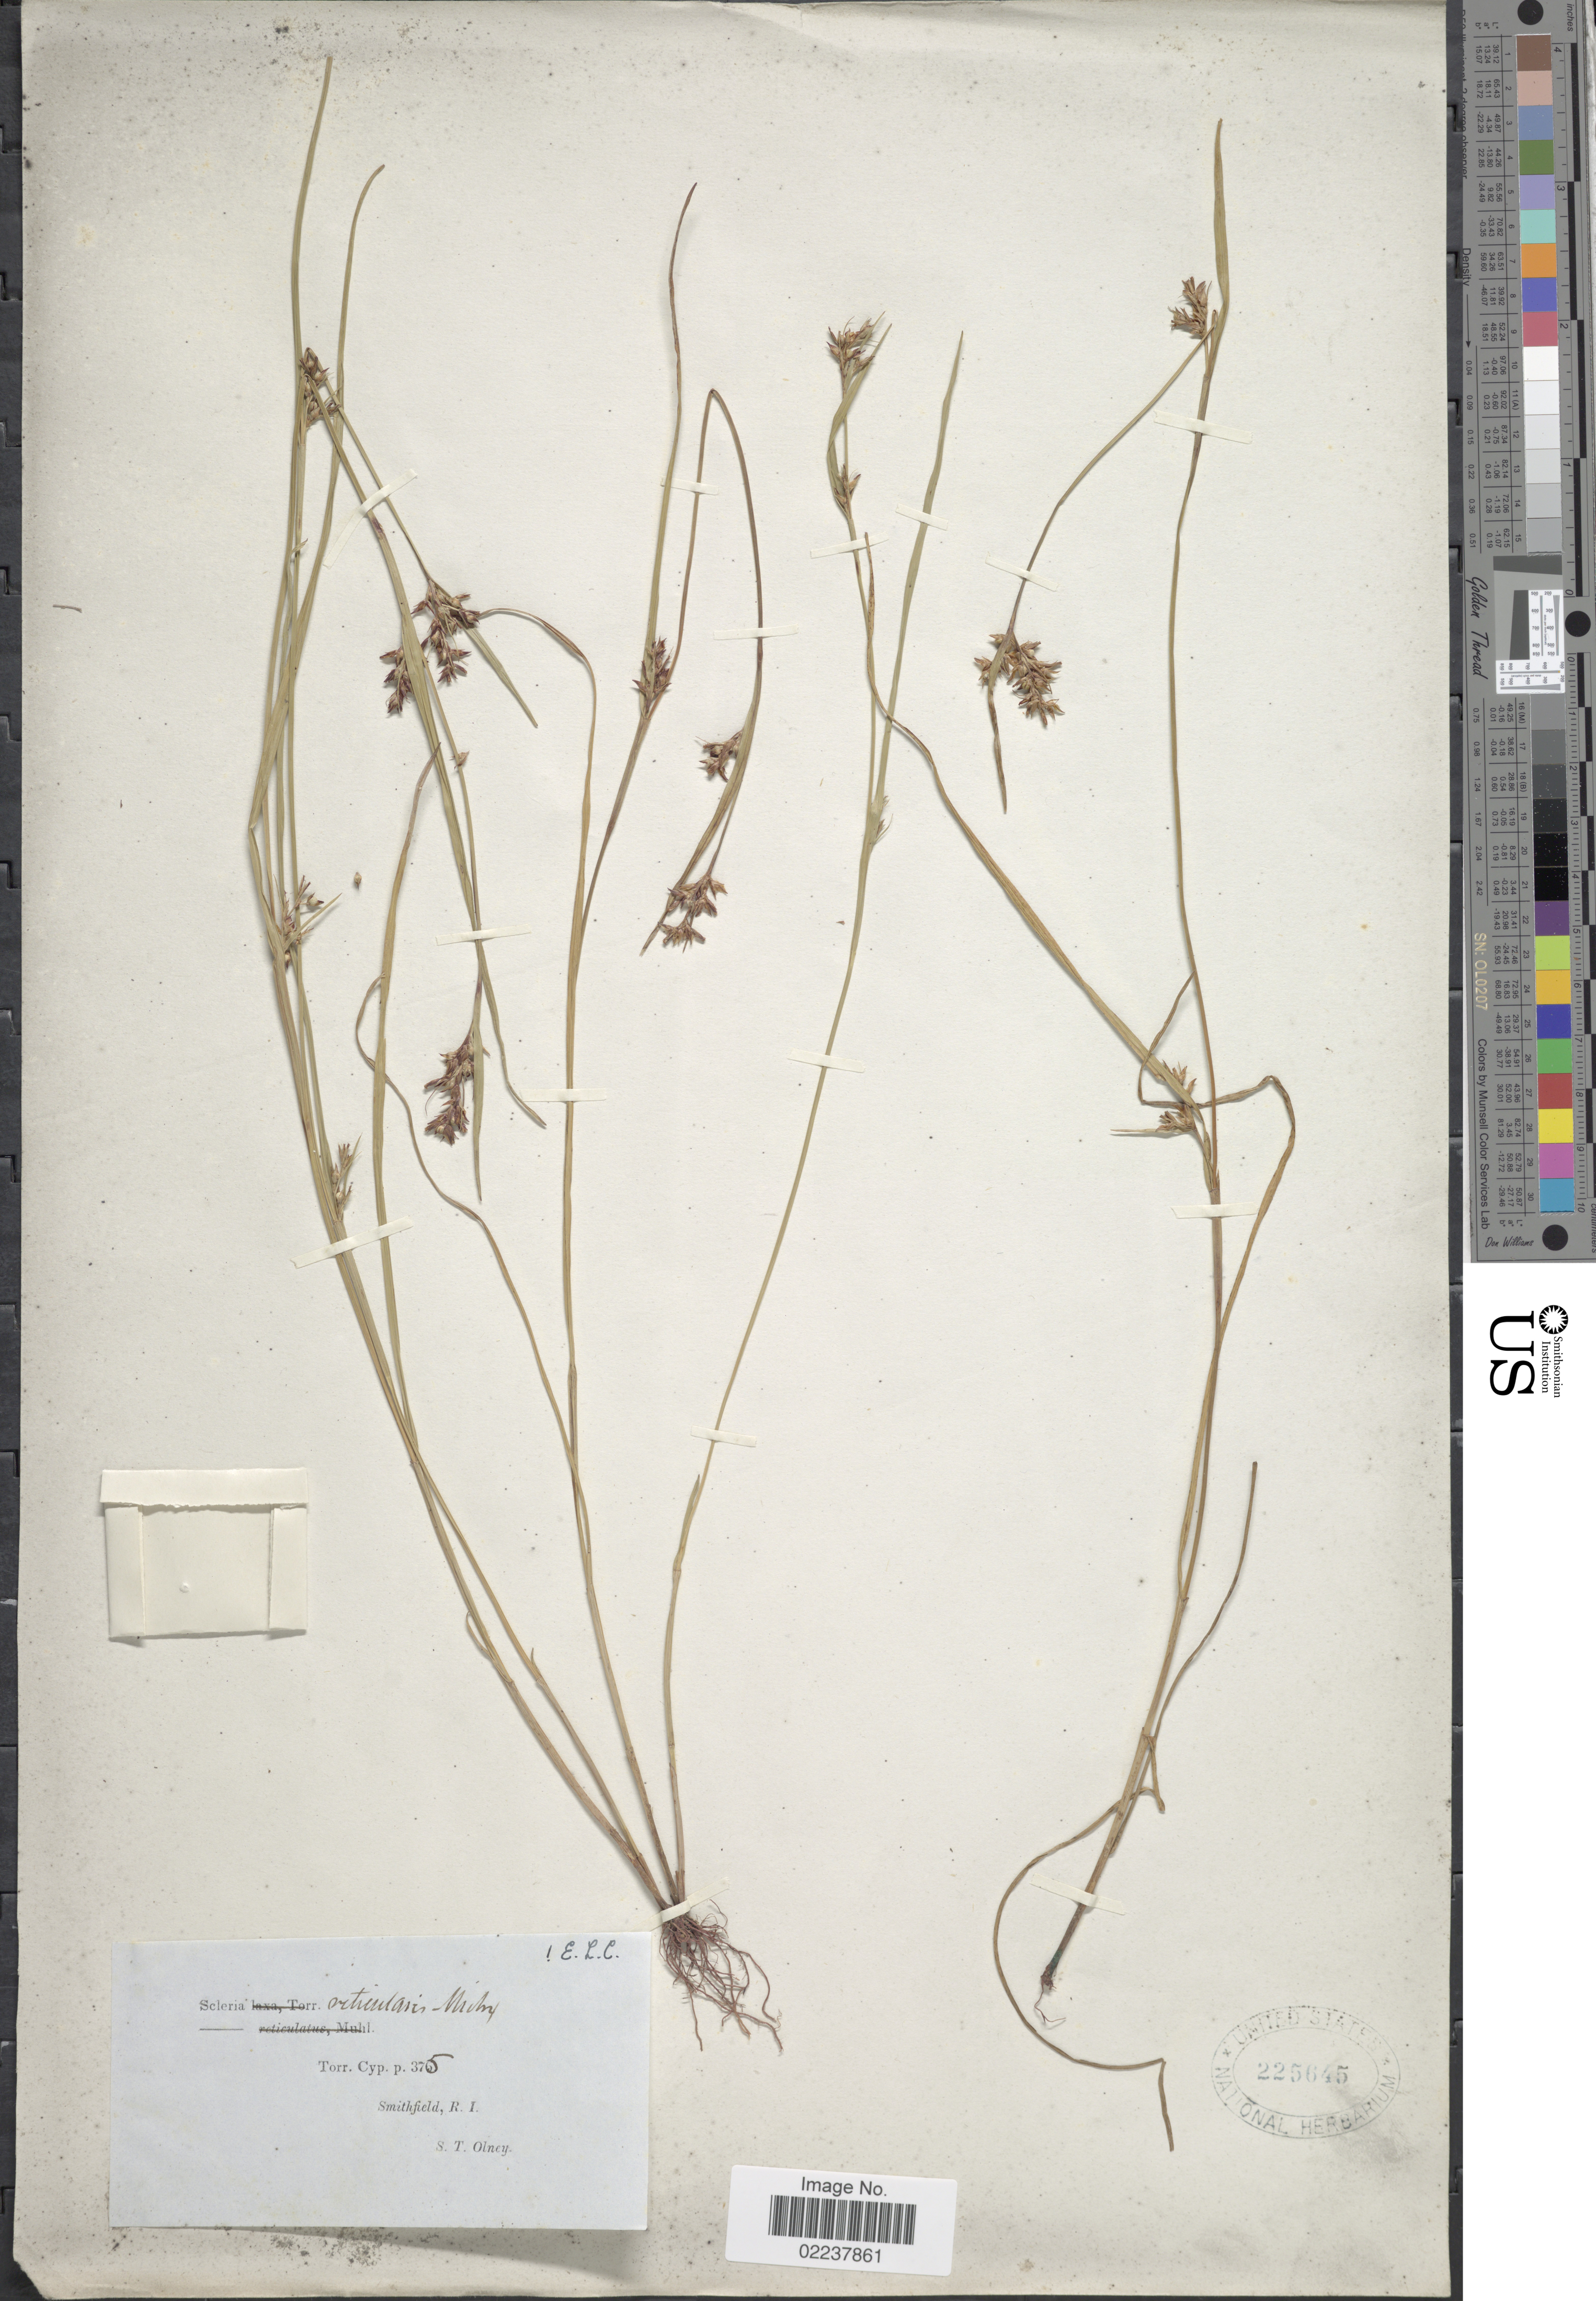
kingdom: Plantae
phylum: Tracheophyta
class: Liliopsida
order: Poales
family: Cyperaceae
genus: Scleria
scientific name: Scleria verticillata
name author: Muhl. ex Willd.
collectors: S. Olney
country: United States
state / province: Rhode Island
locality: Smithfield, R.I.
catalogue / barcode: US 225645